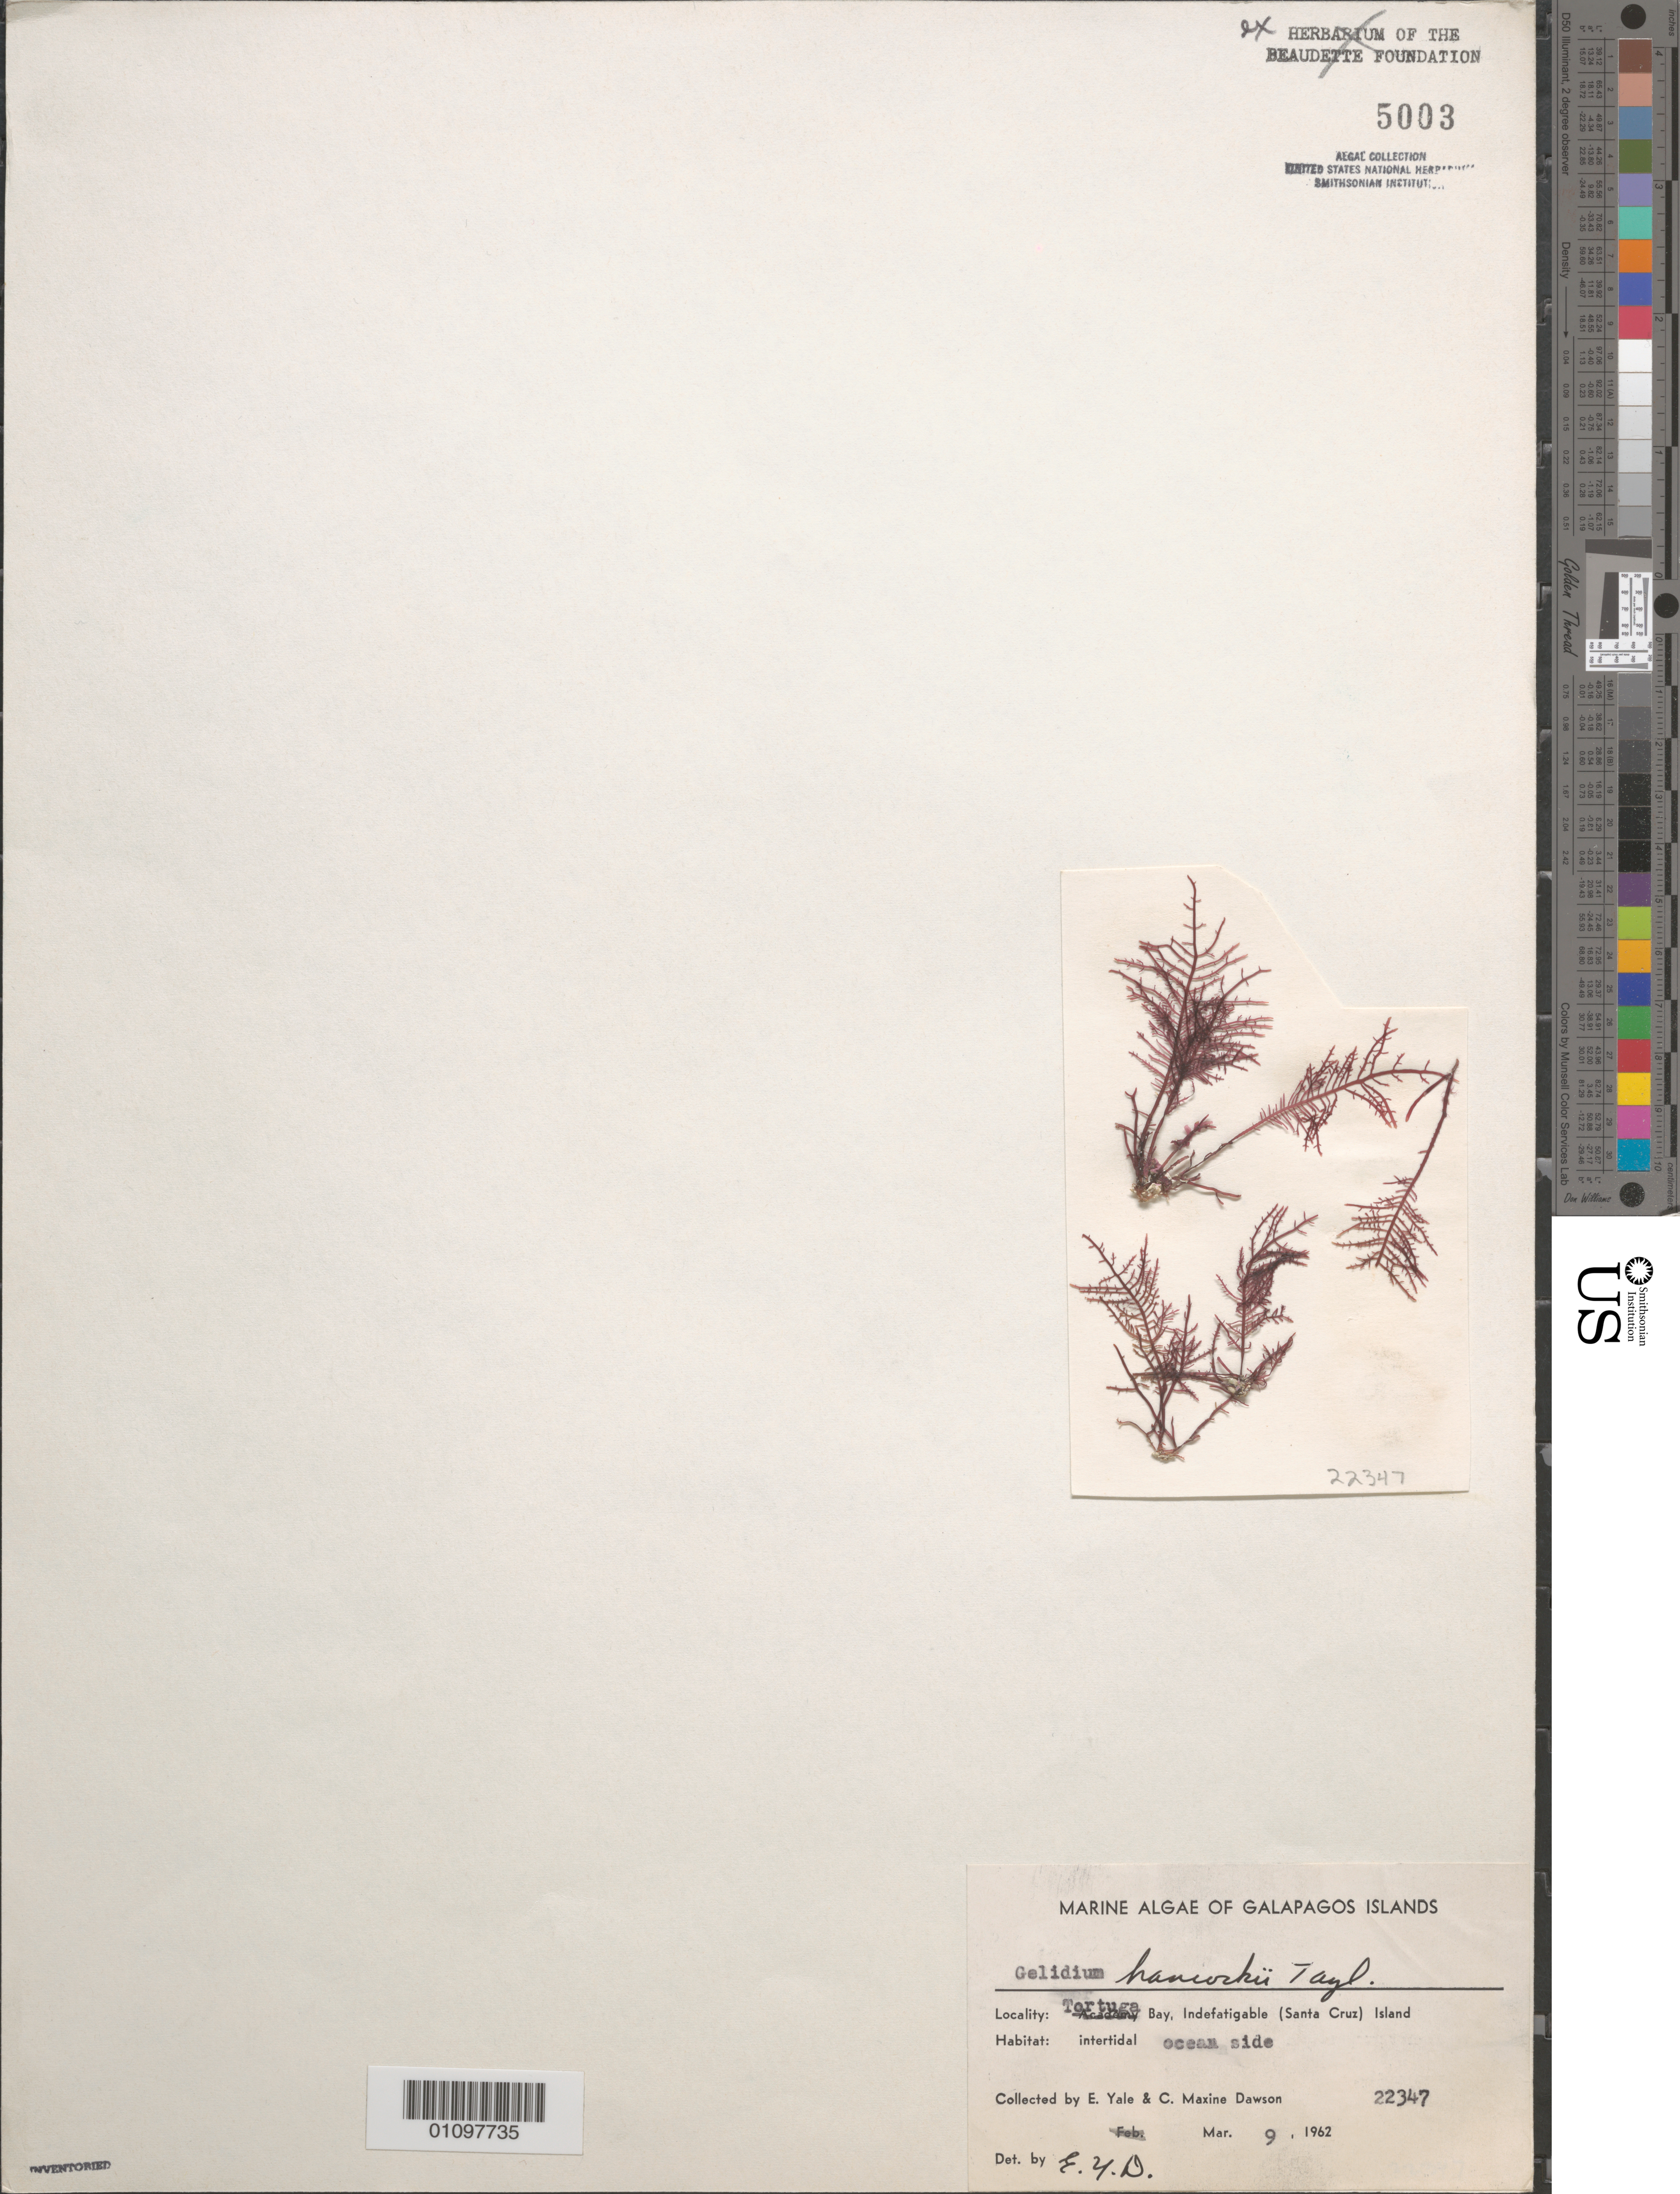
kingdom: Plantae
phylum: Rhodophyta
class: Florideophyceae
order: Gelidiales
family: Gelidiaceae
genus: Gelidium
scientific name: Gelidium hancockii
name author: W.R. Taylor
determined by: Dawson, E. Y.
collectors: E. Y. Dawson & C. M. Dawson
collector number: EYD 22347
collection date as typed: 09 Mar 1962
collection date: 1962-03-09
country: Ecuador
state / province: Colón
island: Santa Cruz [Indefatigable, Chaves]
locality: Tortuga Bay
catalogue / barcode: US 5003